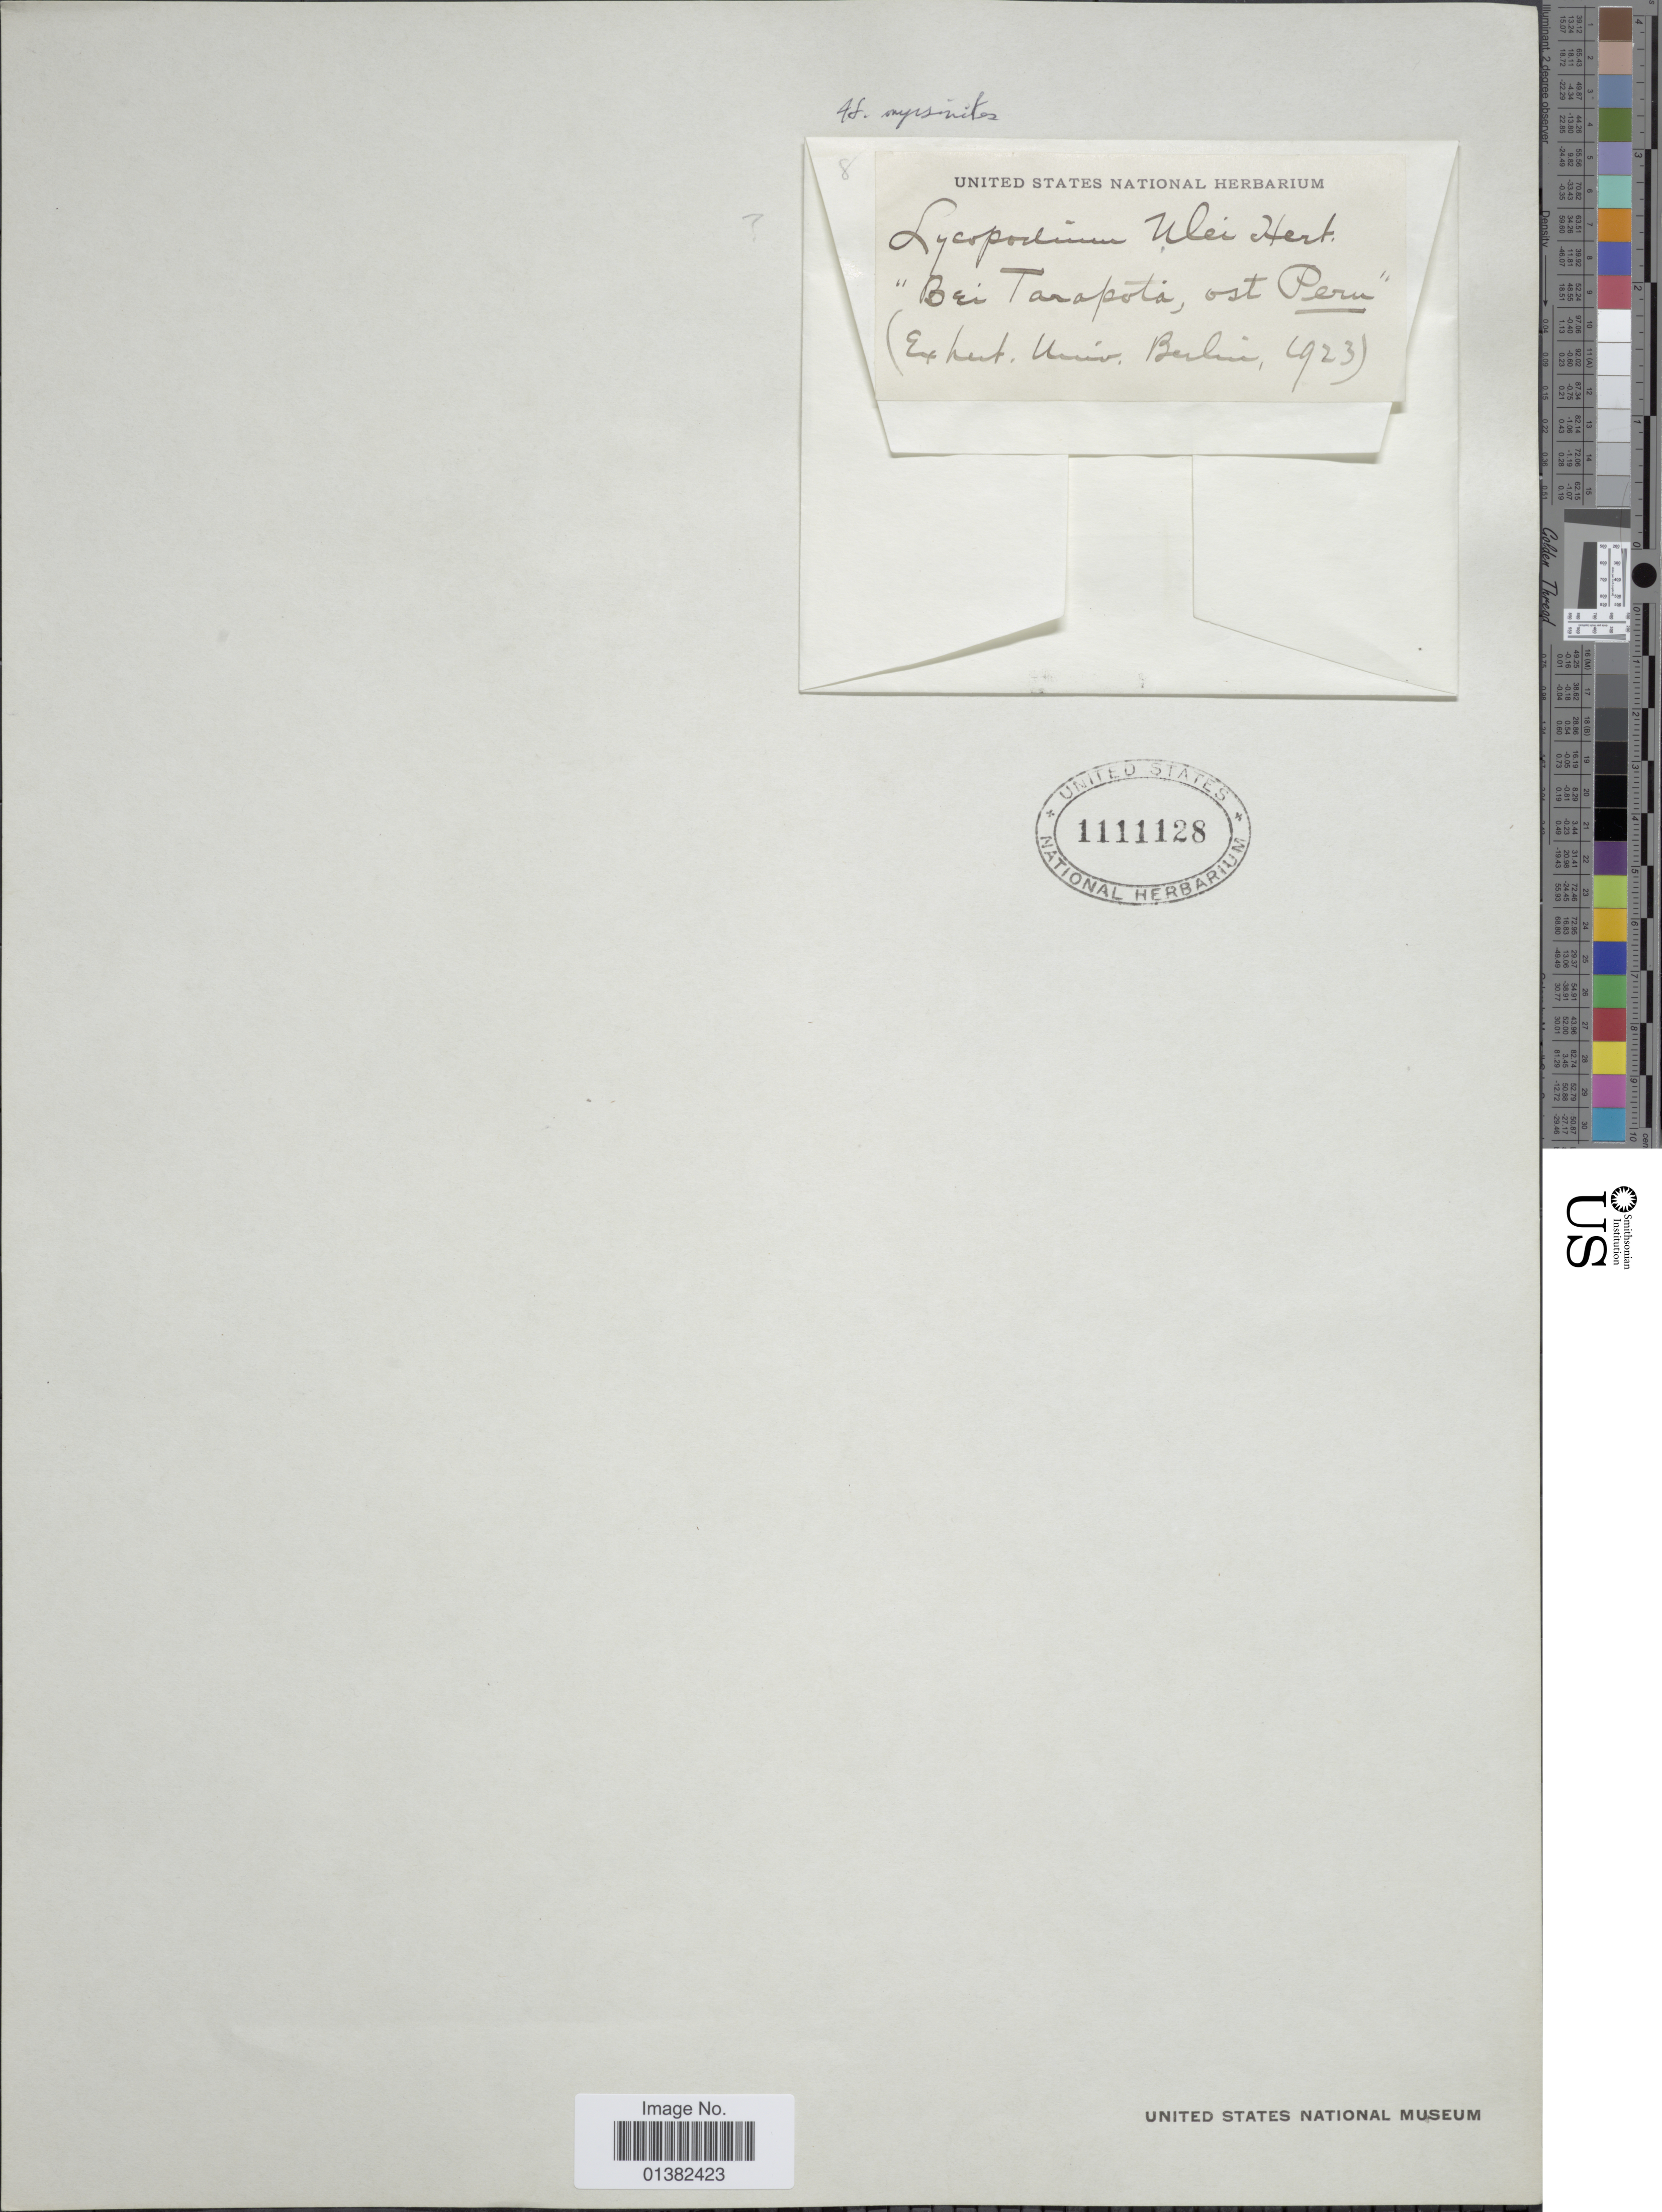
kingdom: Plantae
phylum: Tracheophyta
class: Lycopodiopsida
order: Lycopodiales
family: Lycopodiaceae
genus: Phlegmariurus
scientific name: Phlegmariurus myrsinites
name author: (Lam.) B. Øllg.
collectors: ex herb. Berlin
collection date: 1923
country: Peru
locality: Bei Tarapota, ost Peru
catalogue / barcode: US 1111128